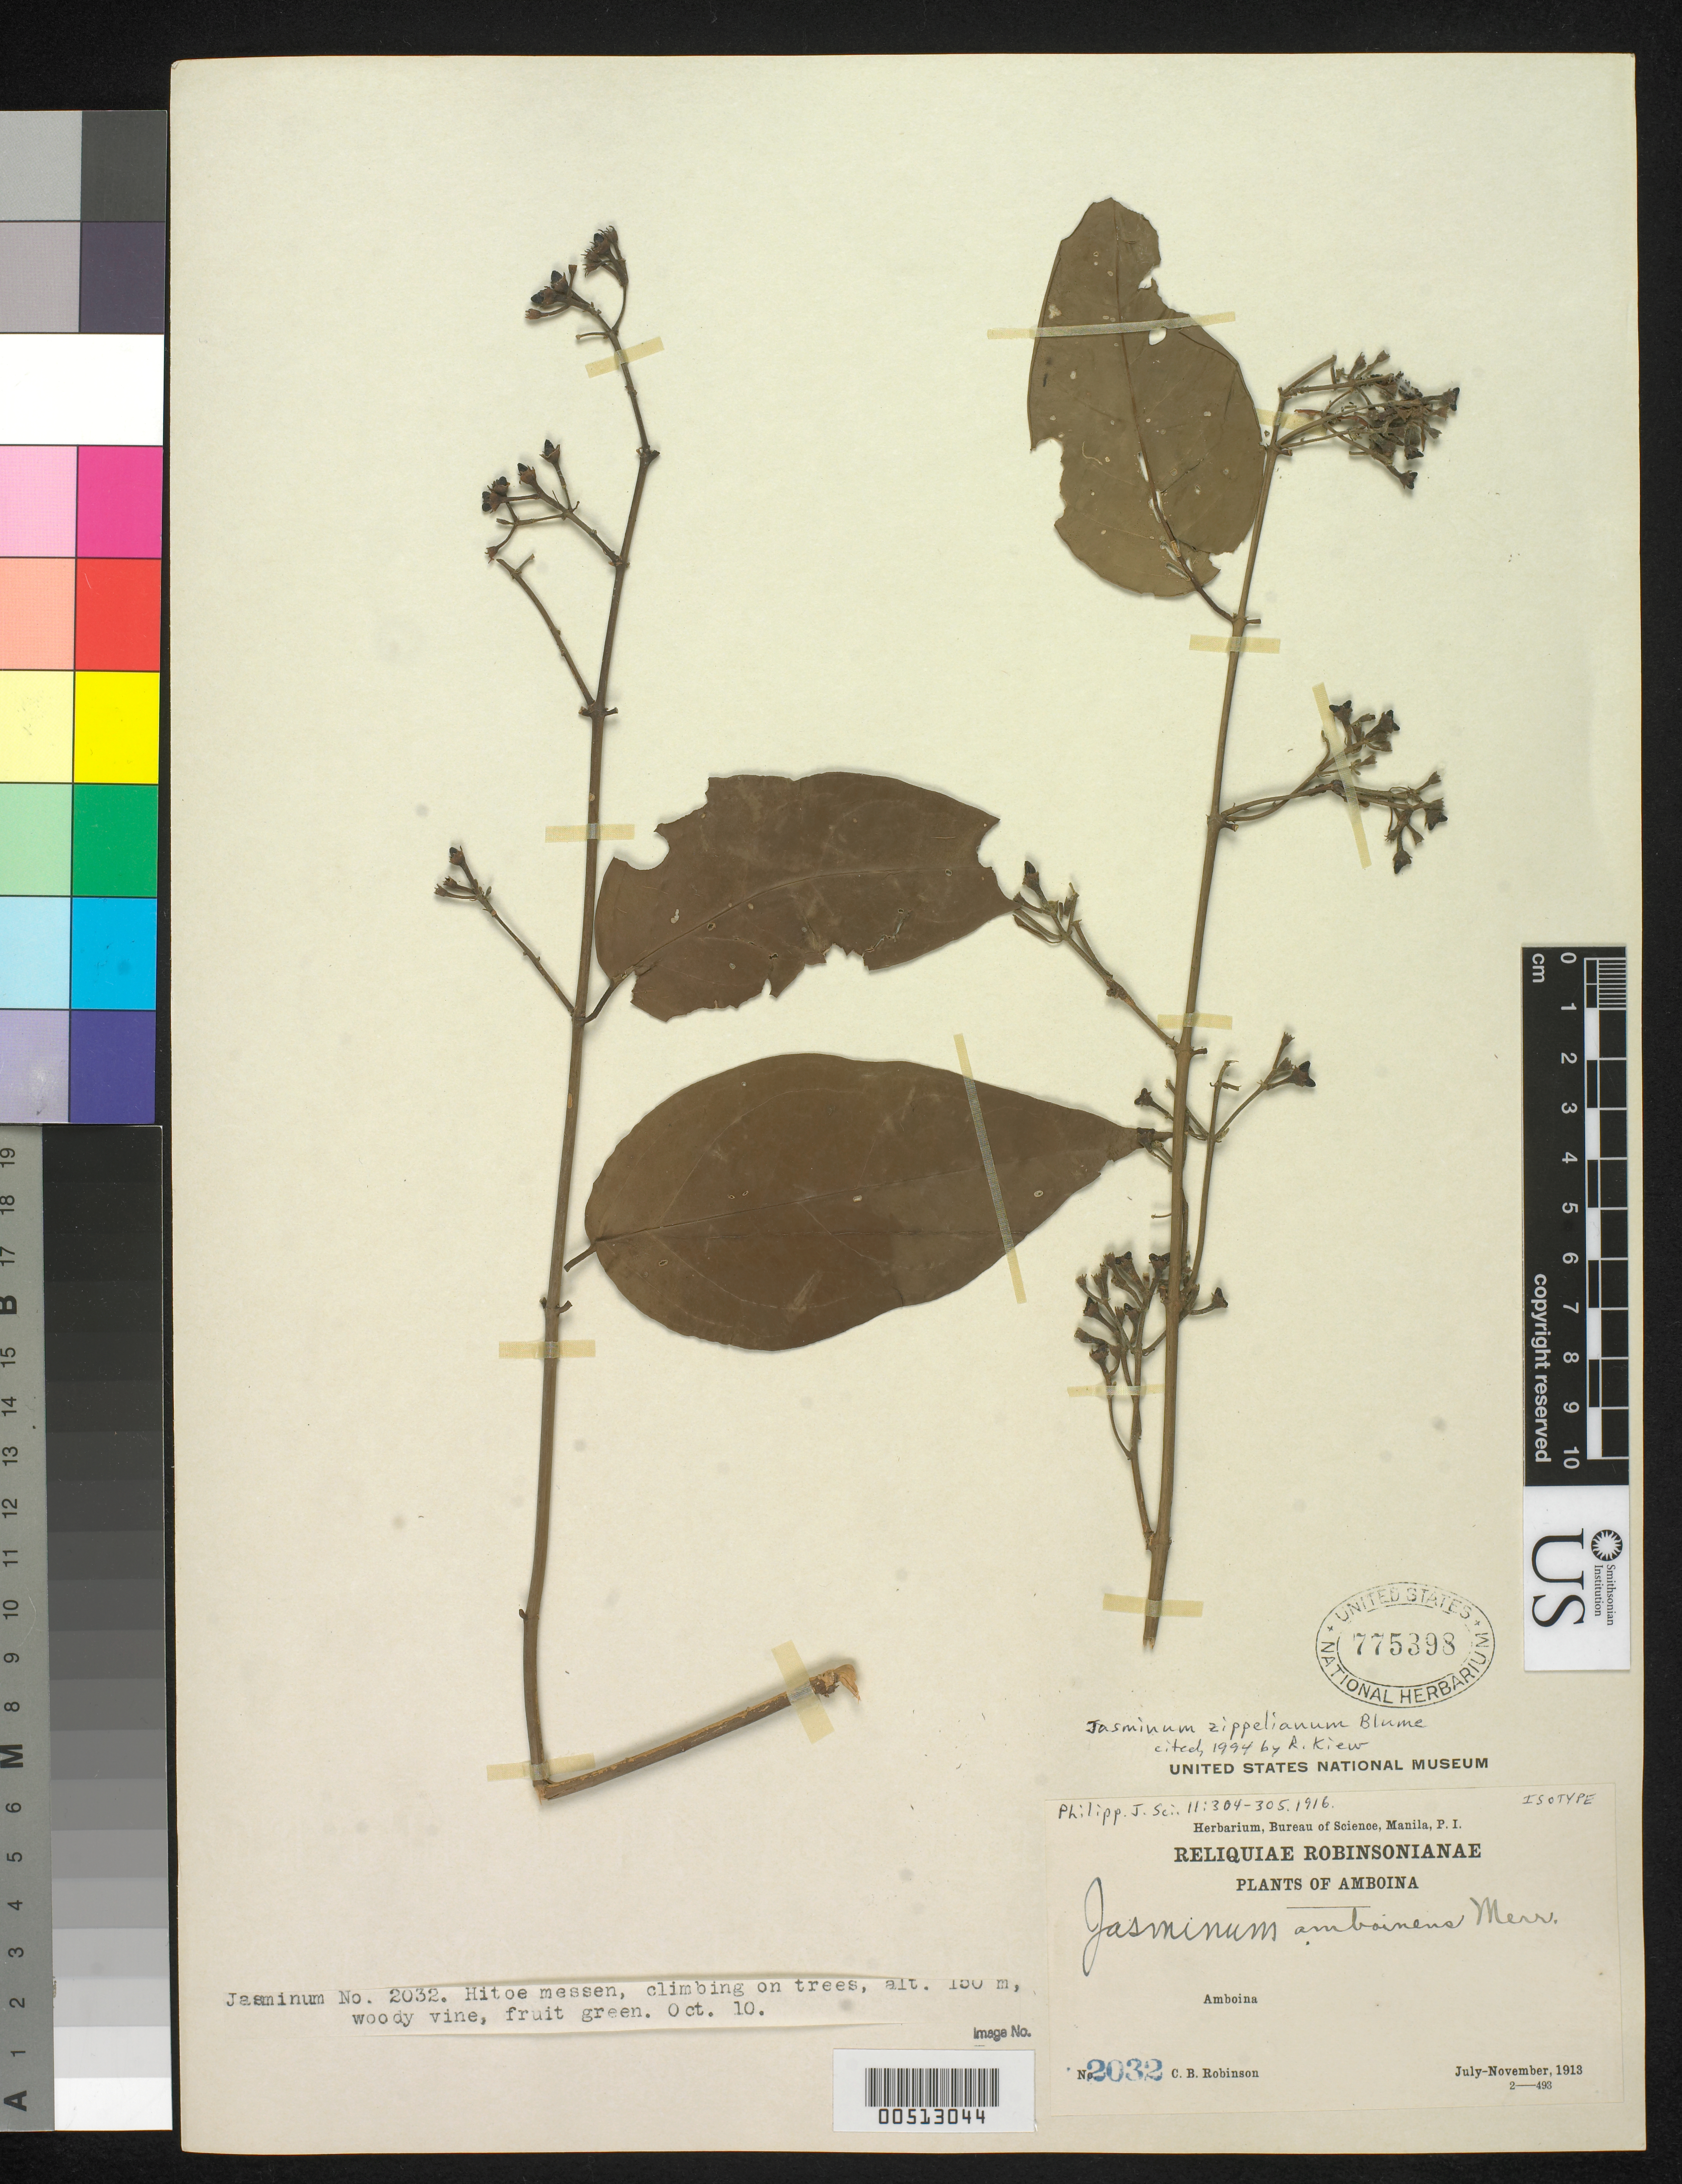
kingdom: Plantae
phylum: Tracheophyta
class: Magnoliopsida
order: Lamiales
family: Oleaceae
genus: Jasminum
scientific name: Jasminum amboineus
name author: Merr.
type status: Isotype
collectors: C. Robinson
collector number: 2032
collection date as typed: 10 Oct 1913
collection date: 1913-10-10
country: Indonesia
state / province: Maluku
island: Amboina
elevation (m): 150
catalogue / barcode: US 775398